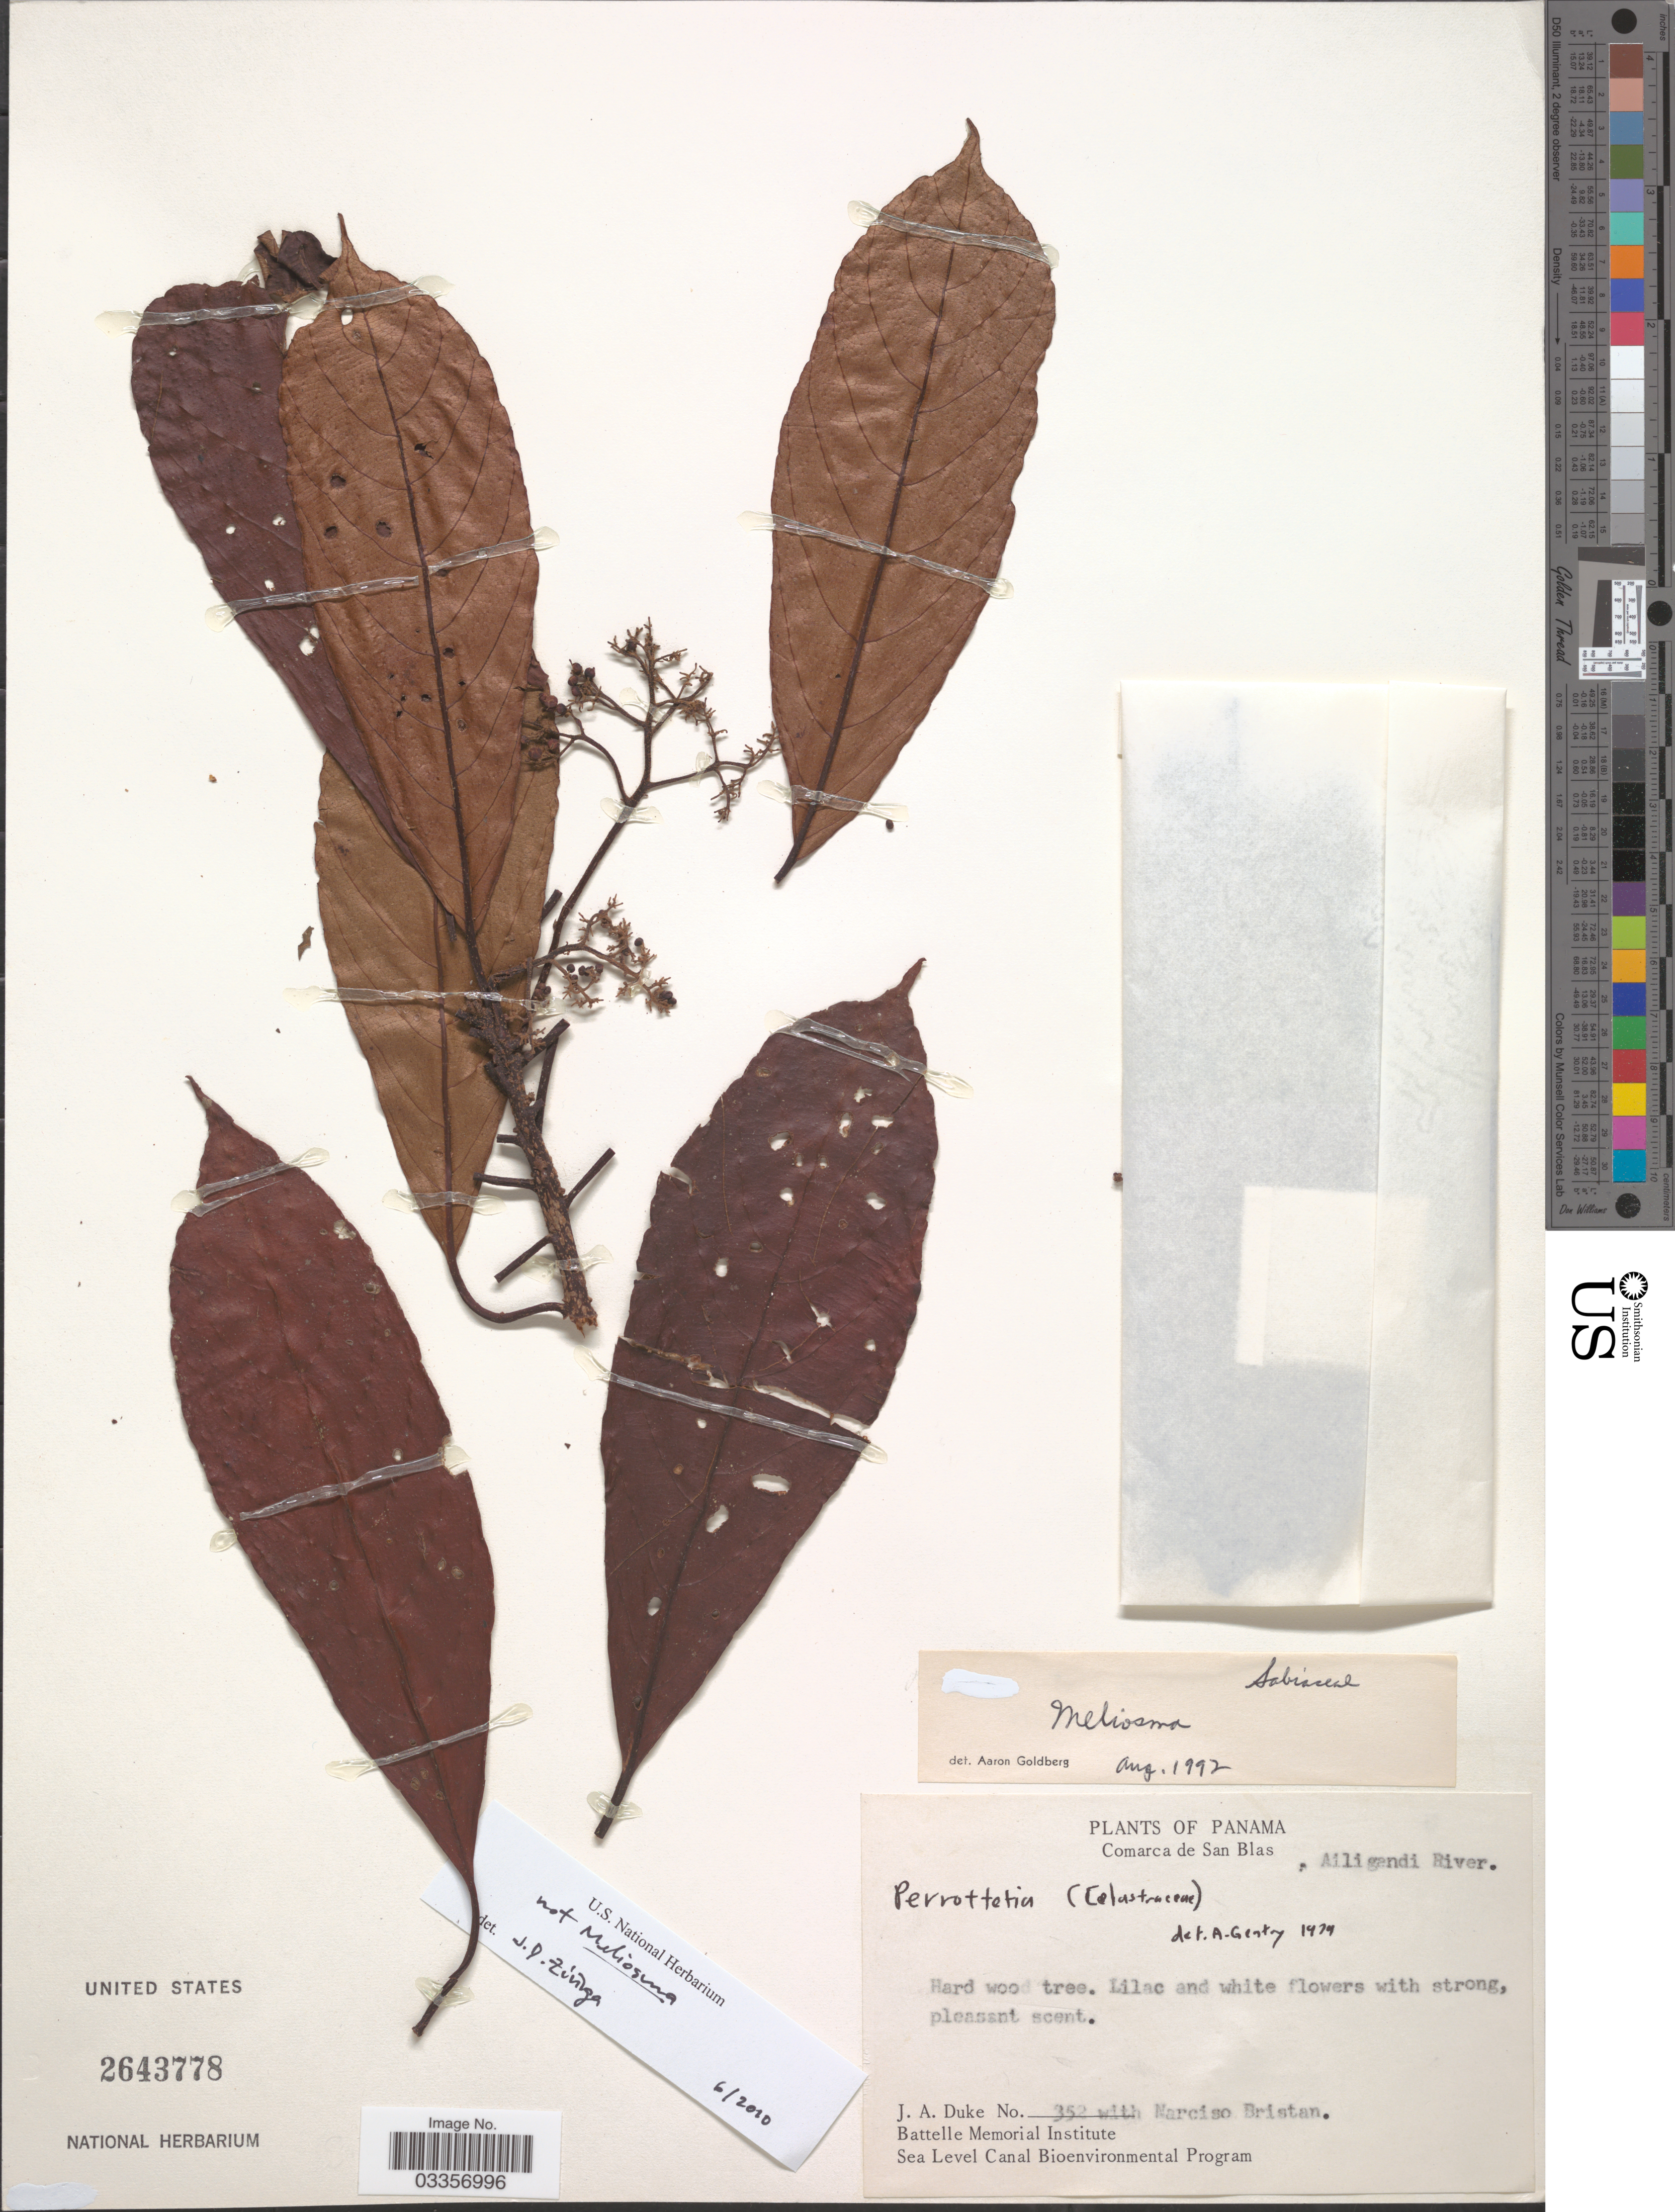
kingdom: Plantae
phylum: Tracheophyta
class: Magnoliopsida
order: Huerteales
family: Dipentodontaceae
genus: Perrottetia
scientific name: Perrottetia sp.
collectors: J. A. Duke & N. Bristan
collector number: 352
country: Panama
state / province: Kuna Yala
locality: Comarca de San Blas, Ailigandi River.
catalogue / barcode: US 2643778